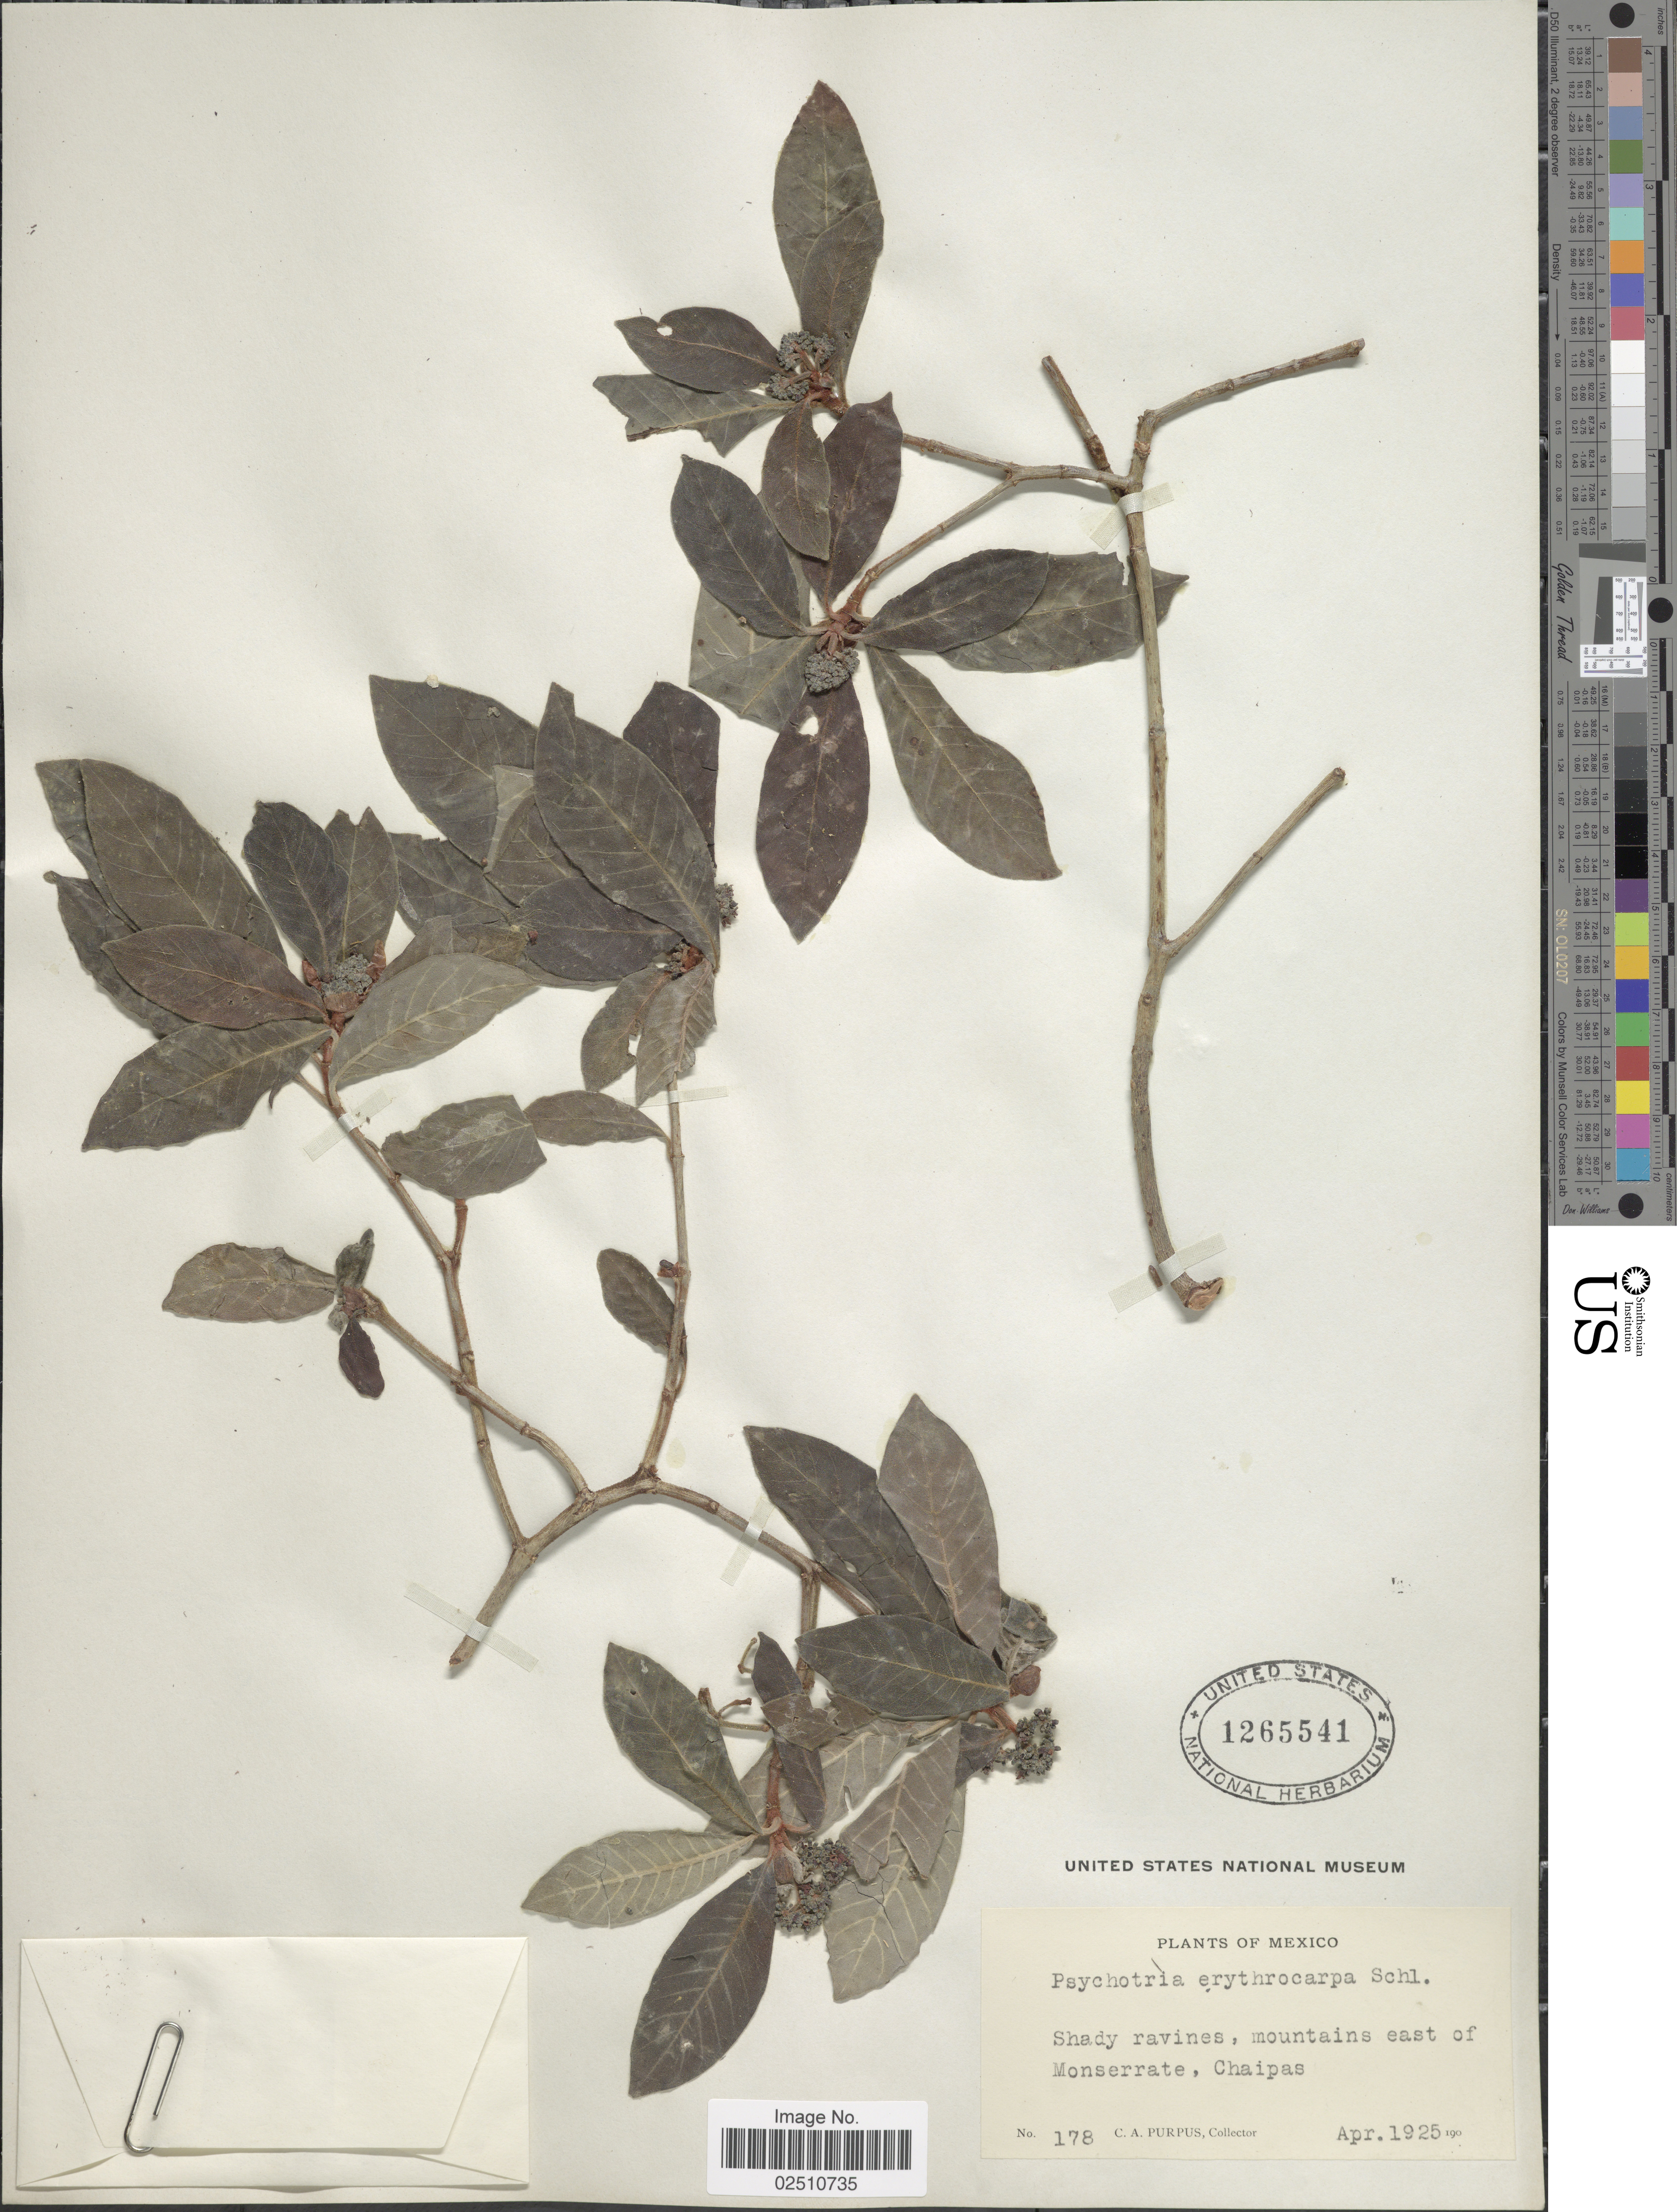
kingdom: Plantae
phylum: Tracheophyta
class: Magnoliopsida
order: Gentianales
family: Rubiaceae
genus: Psychotria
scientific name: Psychotria erythrocarpa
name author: Schltdl.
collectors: C. A. Purpus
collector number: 178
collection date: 1925-04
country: Mexico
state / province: Chiapas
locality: Mountains east of Monserrate, Chaipas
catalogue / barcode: US 1265541